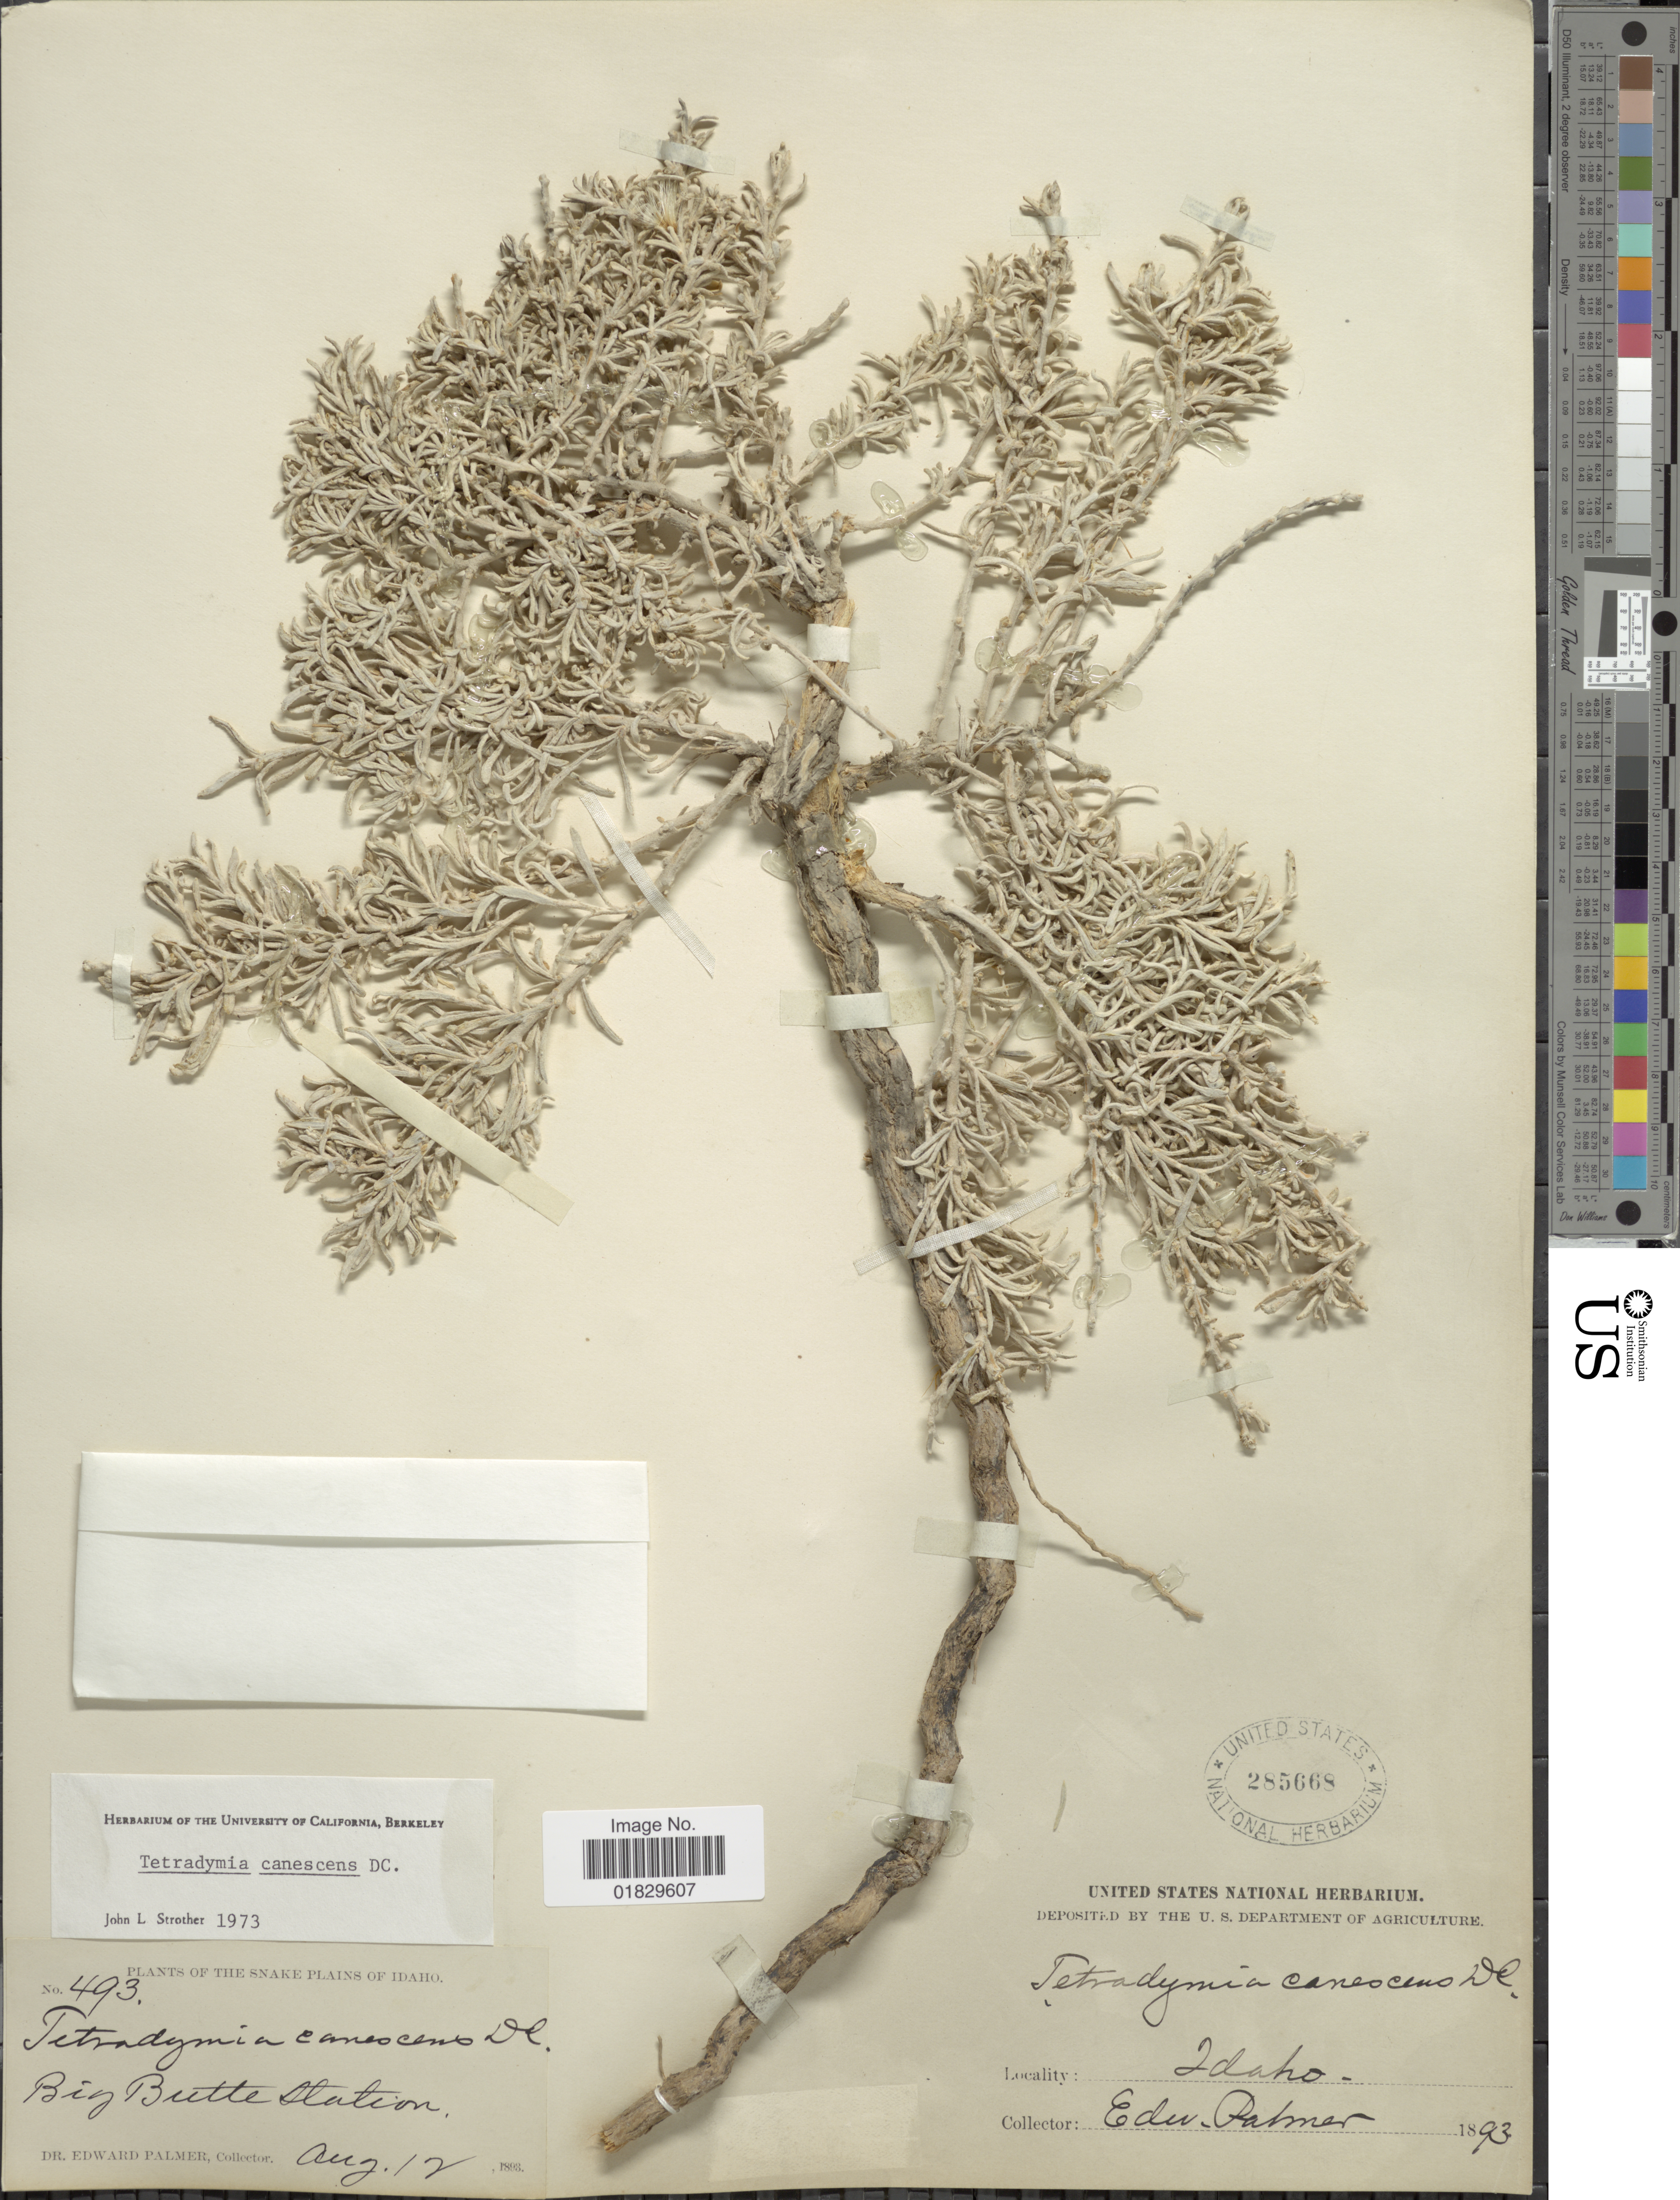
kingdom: Plantae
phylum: Tracheophyta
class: Magnoliopsida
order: Asterales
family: Asteraceae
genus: Tetradymia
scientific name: Tetradymia canescens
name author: DC.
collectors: E. Palmer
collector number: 493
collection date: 1893-08-12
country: United States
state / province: Idaho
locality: Snake plains of Idaho. Big Butte Station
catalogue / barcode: US 285668